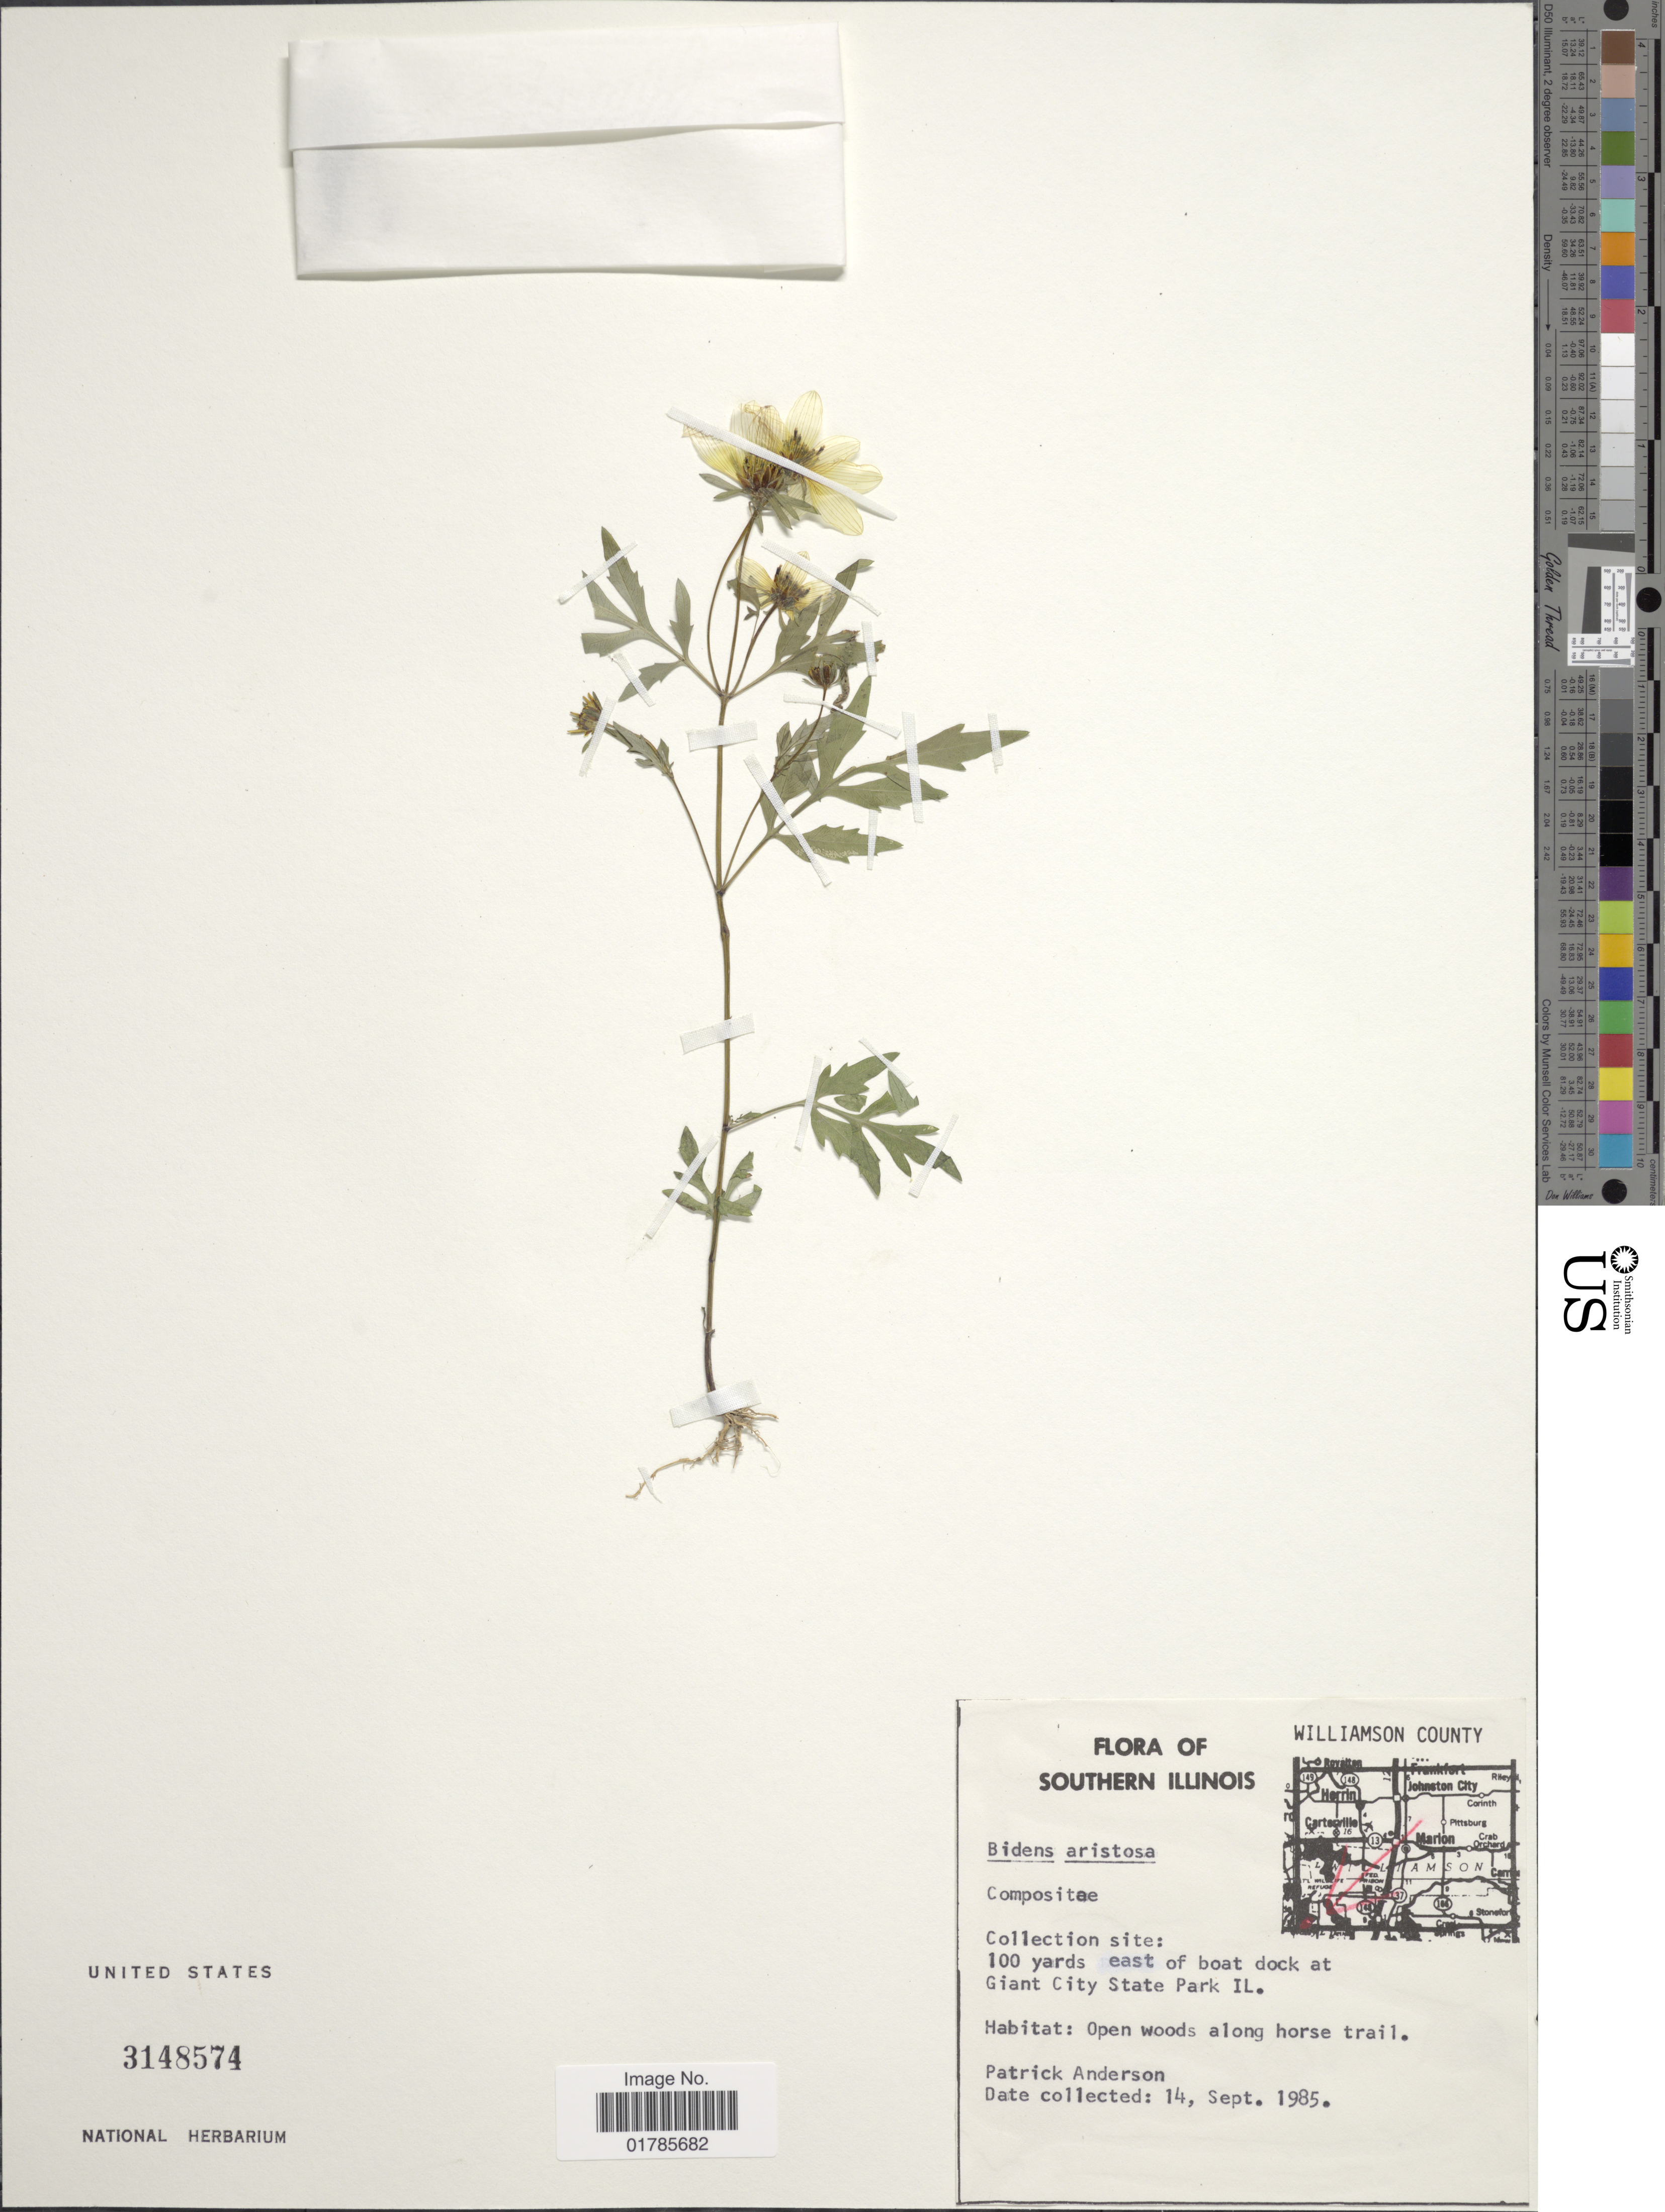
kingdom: Plantae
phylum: Tracheophyta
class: Magnoliopsida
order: Asterales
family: Asteraceae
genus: Bidens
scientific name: Bidens aristosa var. mutica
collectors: P. Anderson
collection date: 1985-09-14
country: United States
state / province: Illinois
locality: Southern Illinois, Williamson County, 100 yards east of boat dock at Giant City State Park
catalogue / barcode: US 3148574